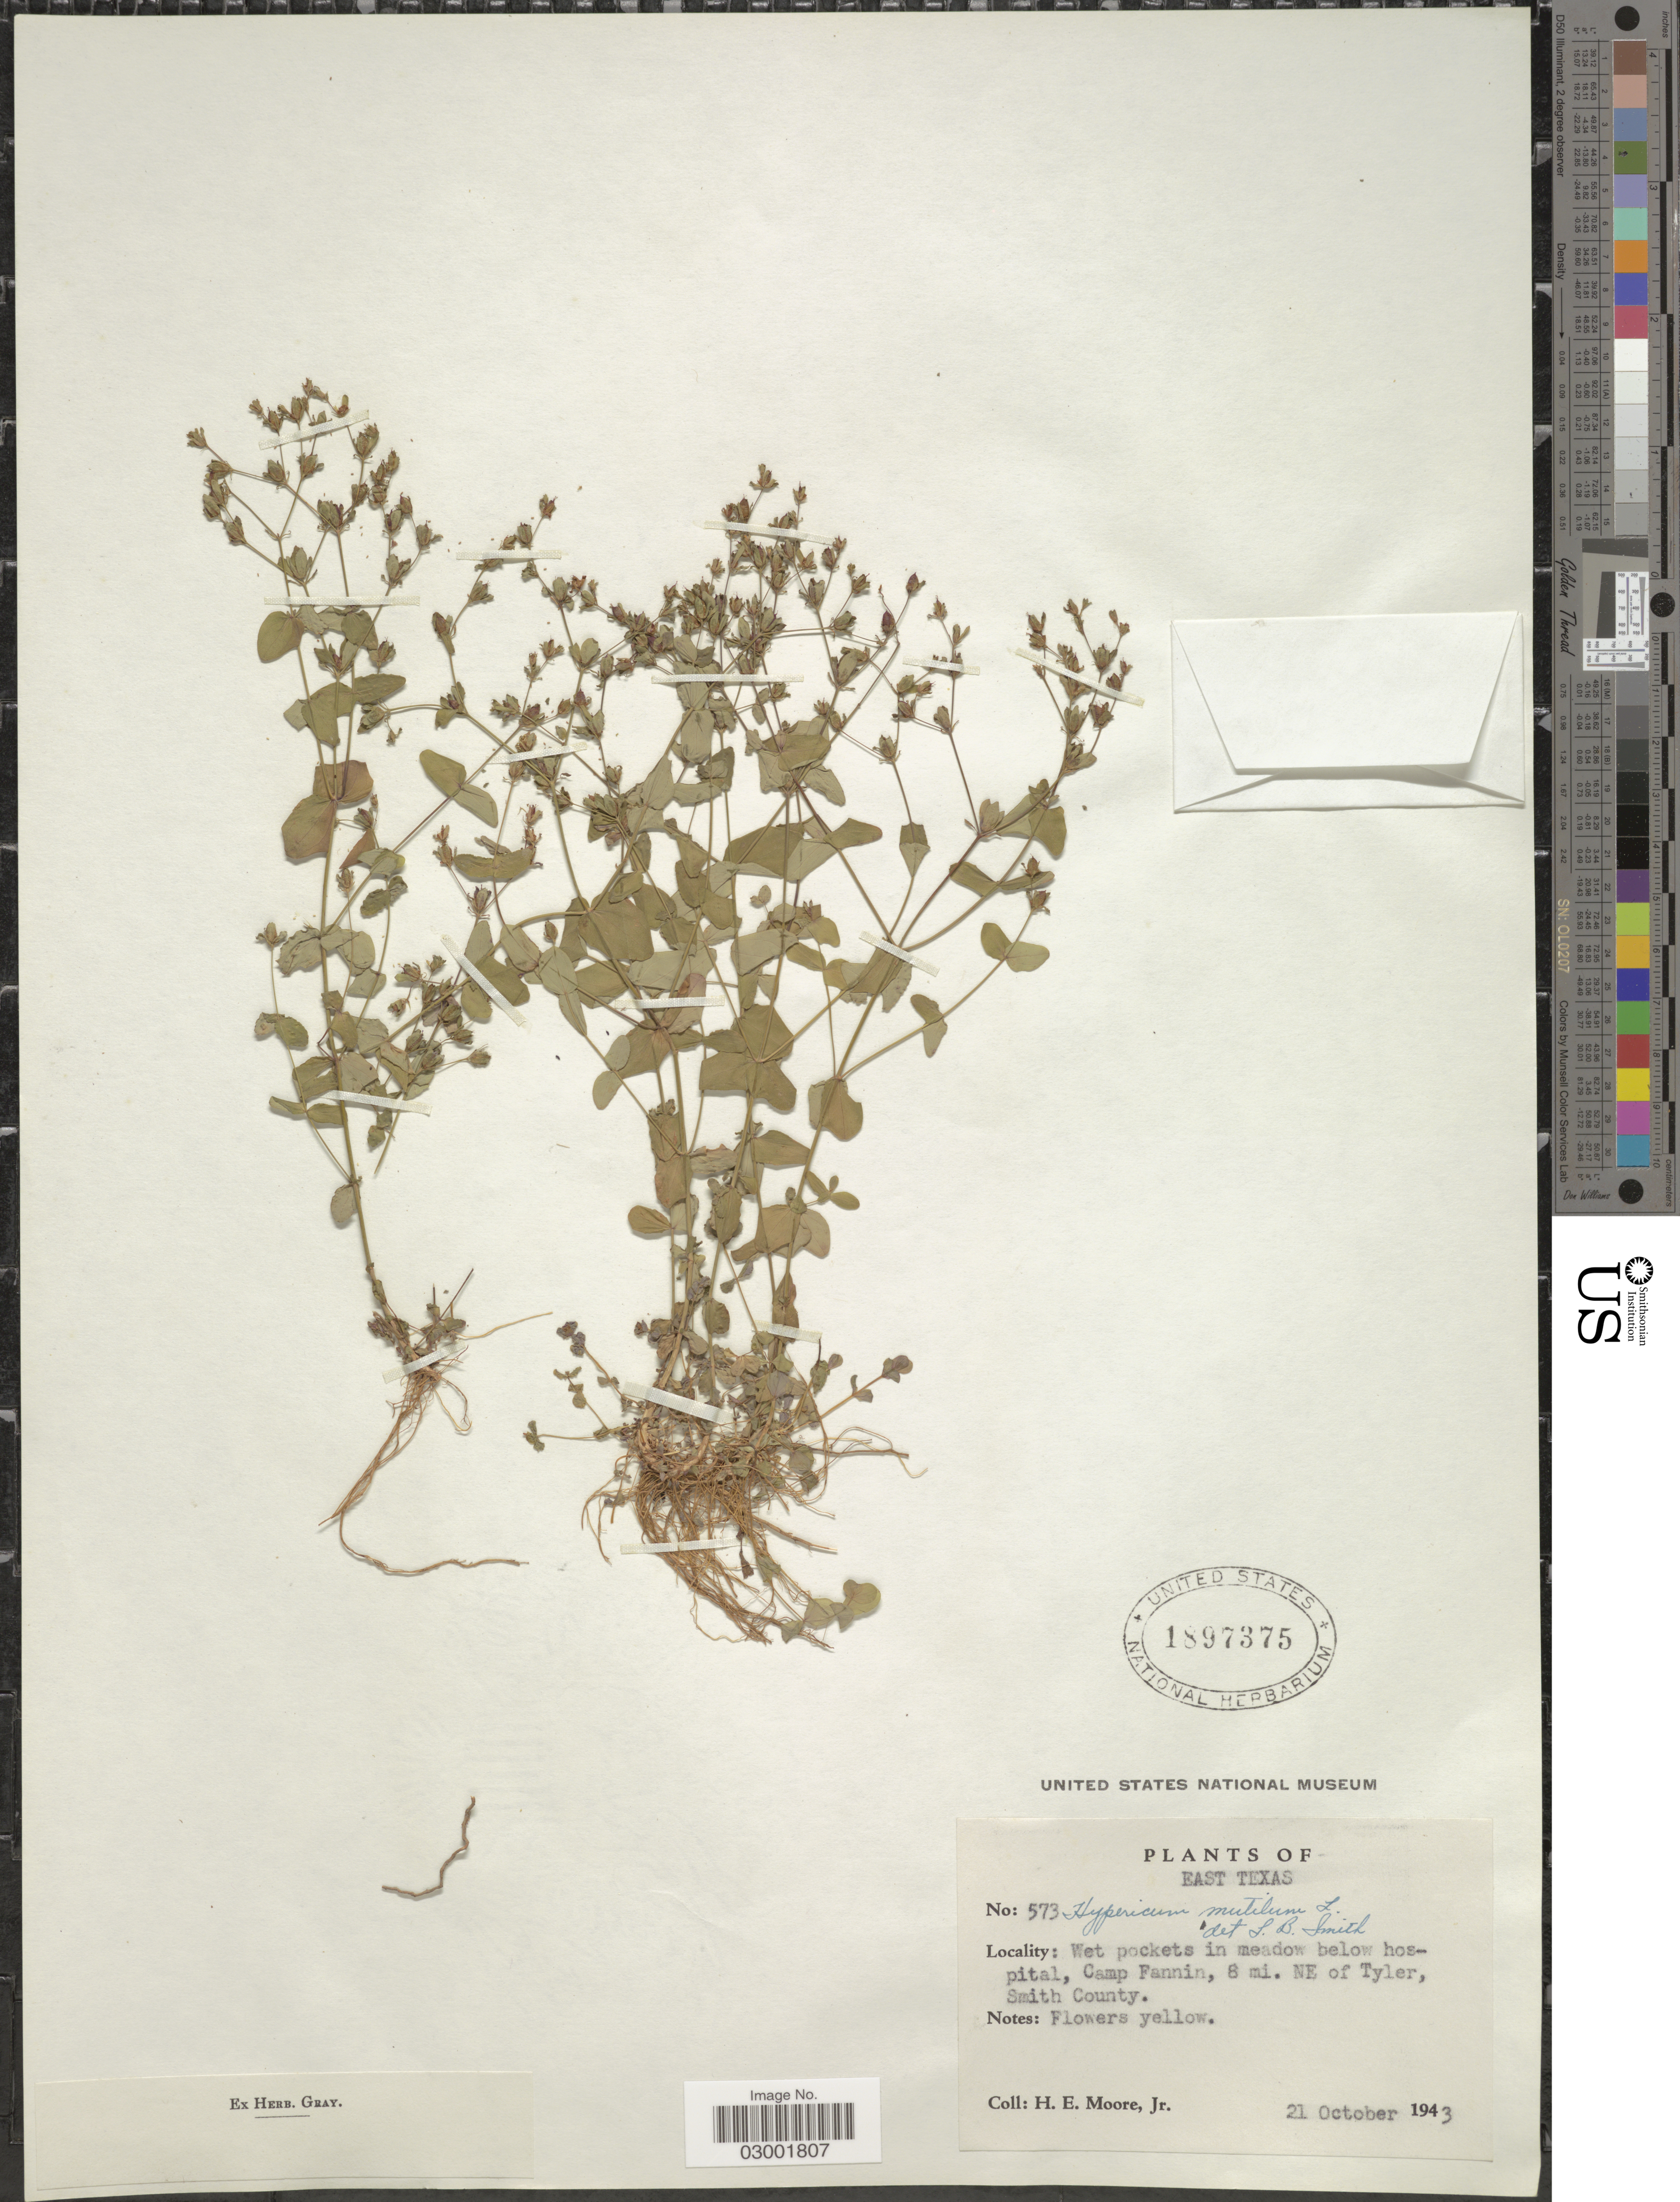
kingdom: Plantae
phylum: Tracheophyta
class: Magnoliopsida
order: Malpighiales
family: Hypericaceae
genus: Hypericum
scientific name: Hypericum mutilum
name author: L.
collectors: H. Moore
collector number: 573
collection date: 1943-10-21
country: United States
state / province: Texas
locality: Wet pockets in meadow below hospital, Camp Fannin, 8 mi. NE of Tyler, Smith County.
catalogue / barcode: US 1897375